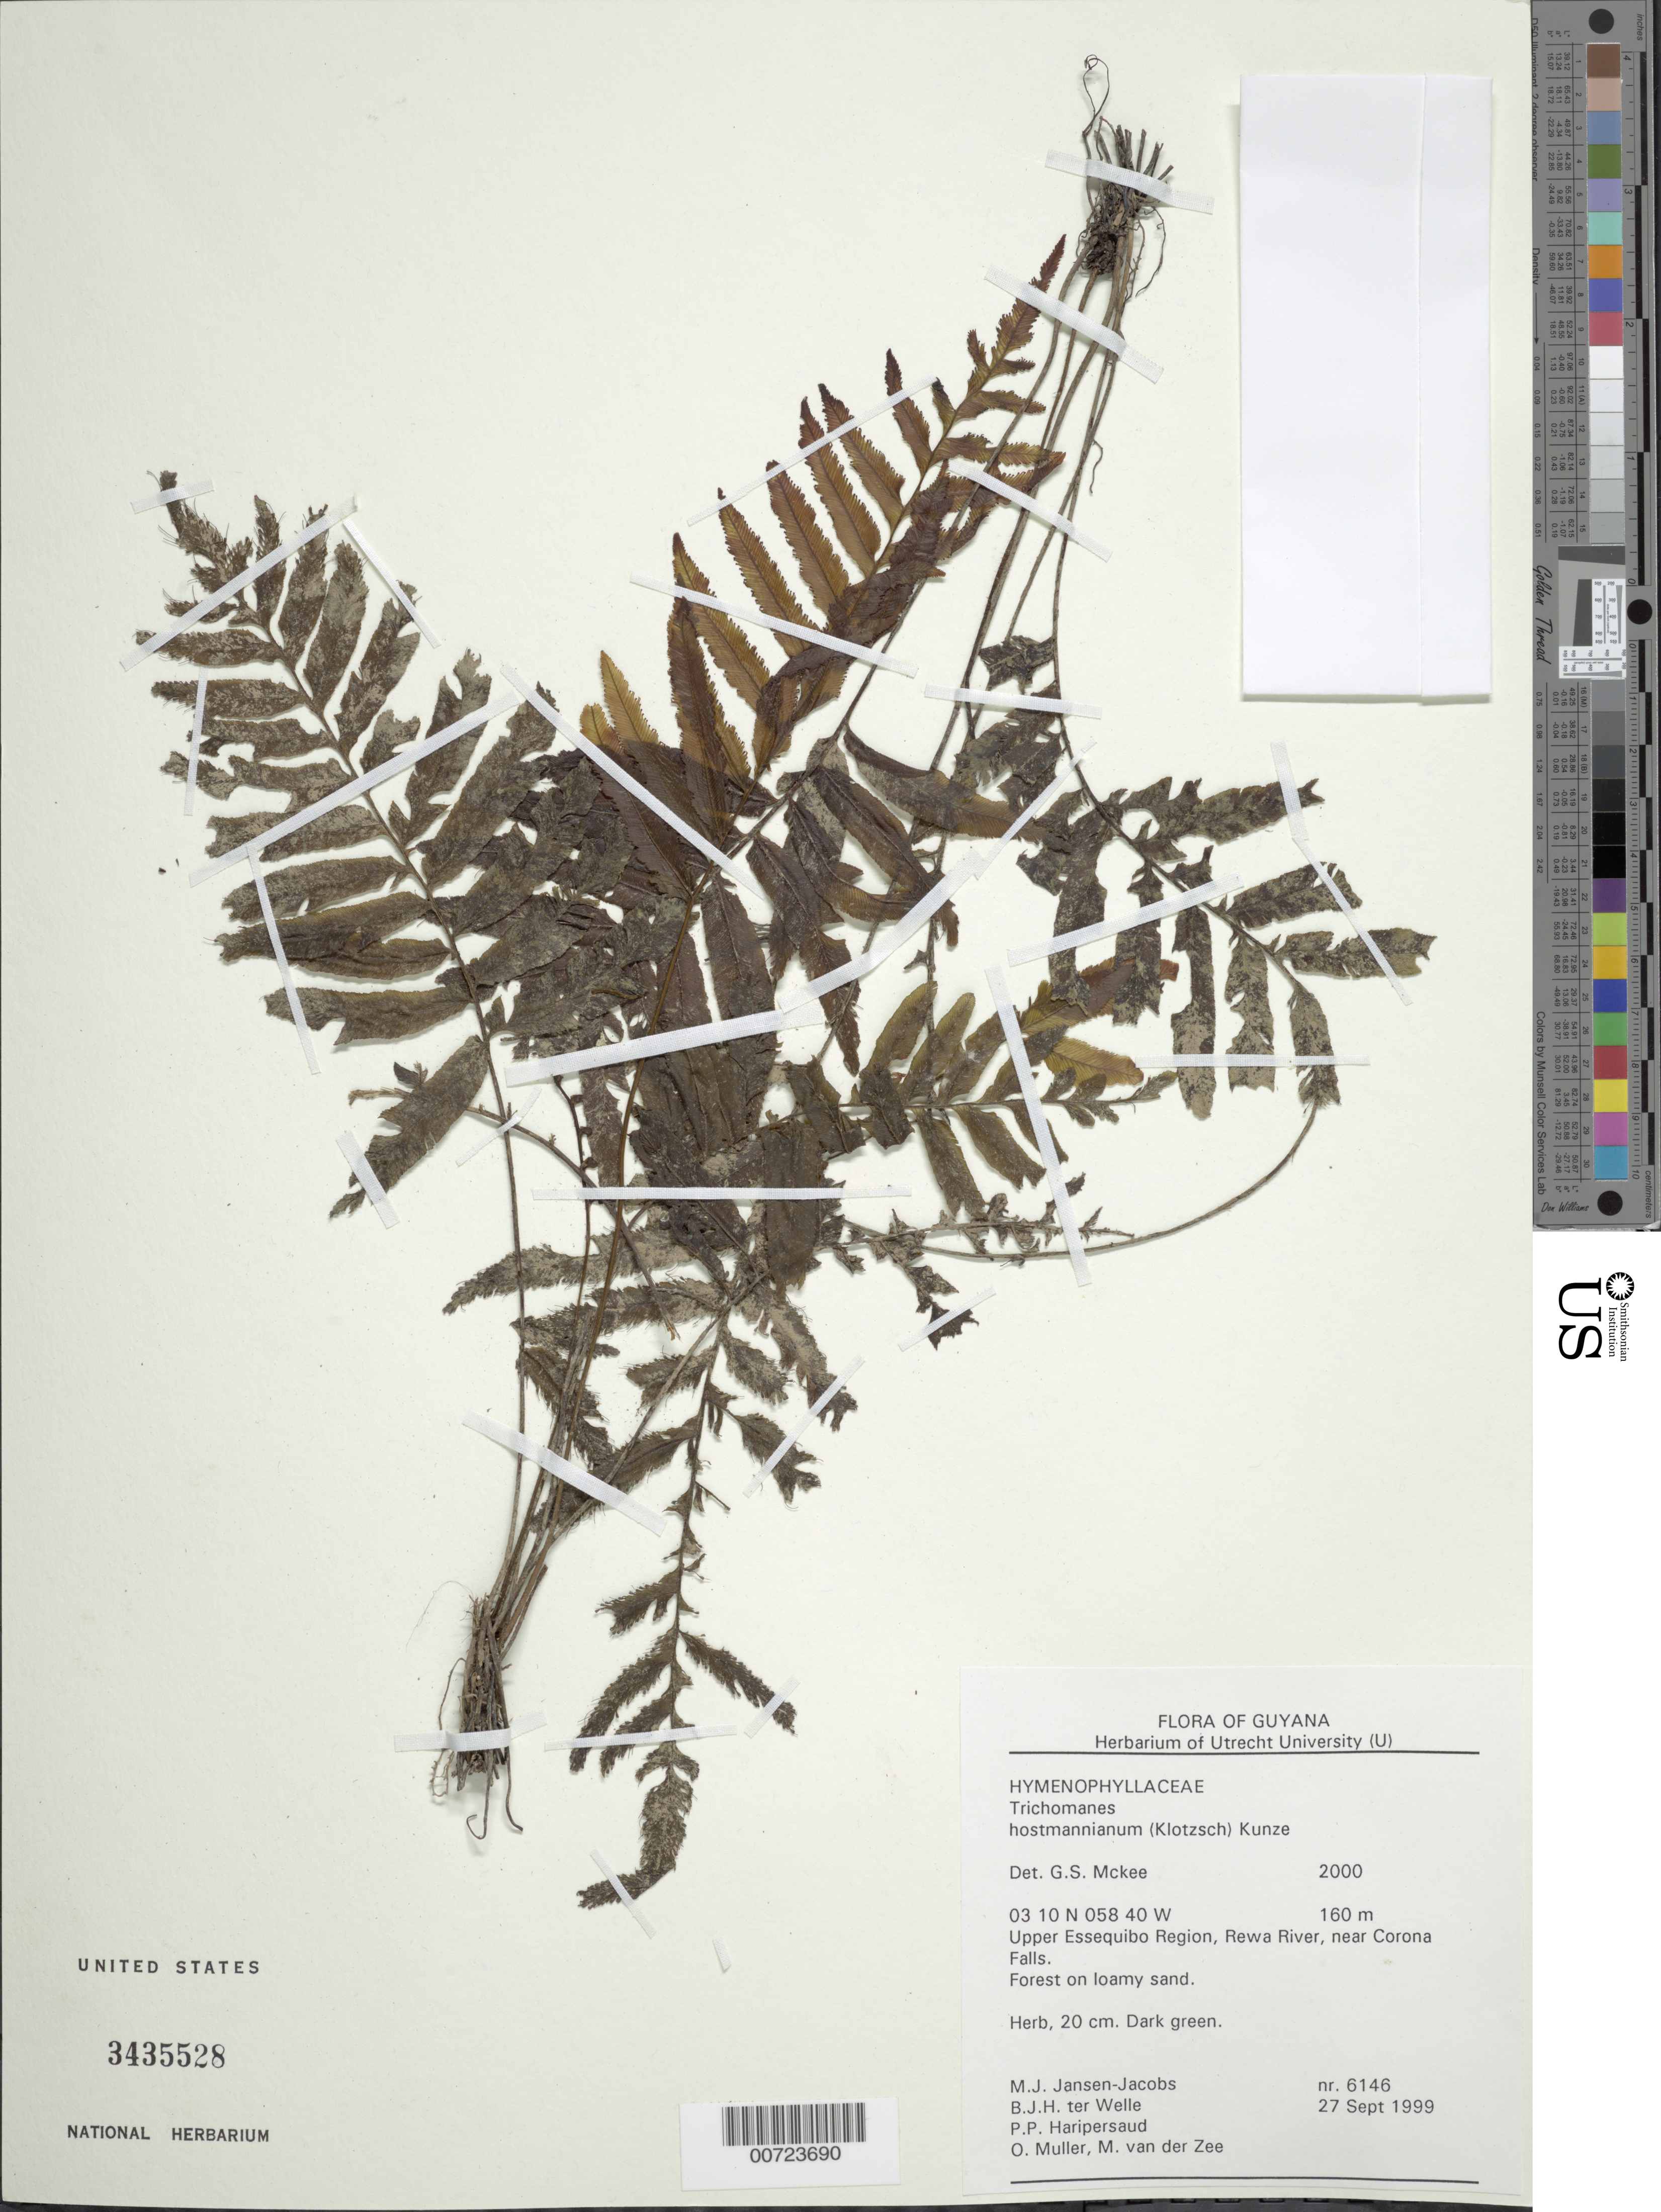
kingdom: Plantae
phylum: Tracheophyta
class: Polypodiopsida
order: Hymenophyllales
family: Hymenophyllaceae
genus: Trichomanes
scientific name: Trichomanes hostmannianum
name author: (Klotzsch) Kunze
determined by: McKee, G. S., (US), NMNH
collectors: M. J. Jansen-Jacobs, B. Welle, P. Haripersaud, O. Muller & M. van der Zee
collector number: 6146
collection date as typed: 27-Sep-99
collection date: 1999-09-27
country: Guyana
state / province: U. Takutu-U. Essequibo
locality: Rewa River, near Corona Falls, Upper Essequibo Region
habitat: Forest on loamy sand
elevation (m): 160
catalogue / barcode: US 3435528